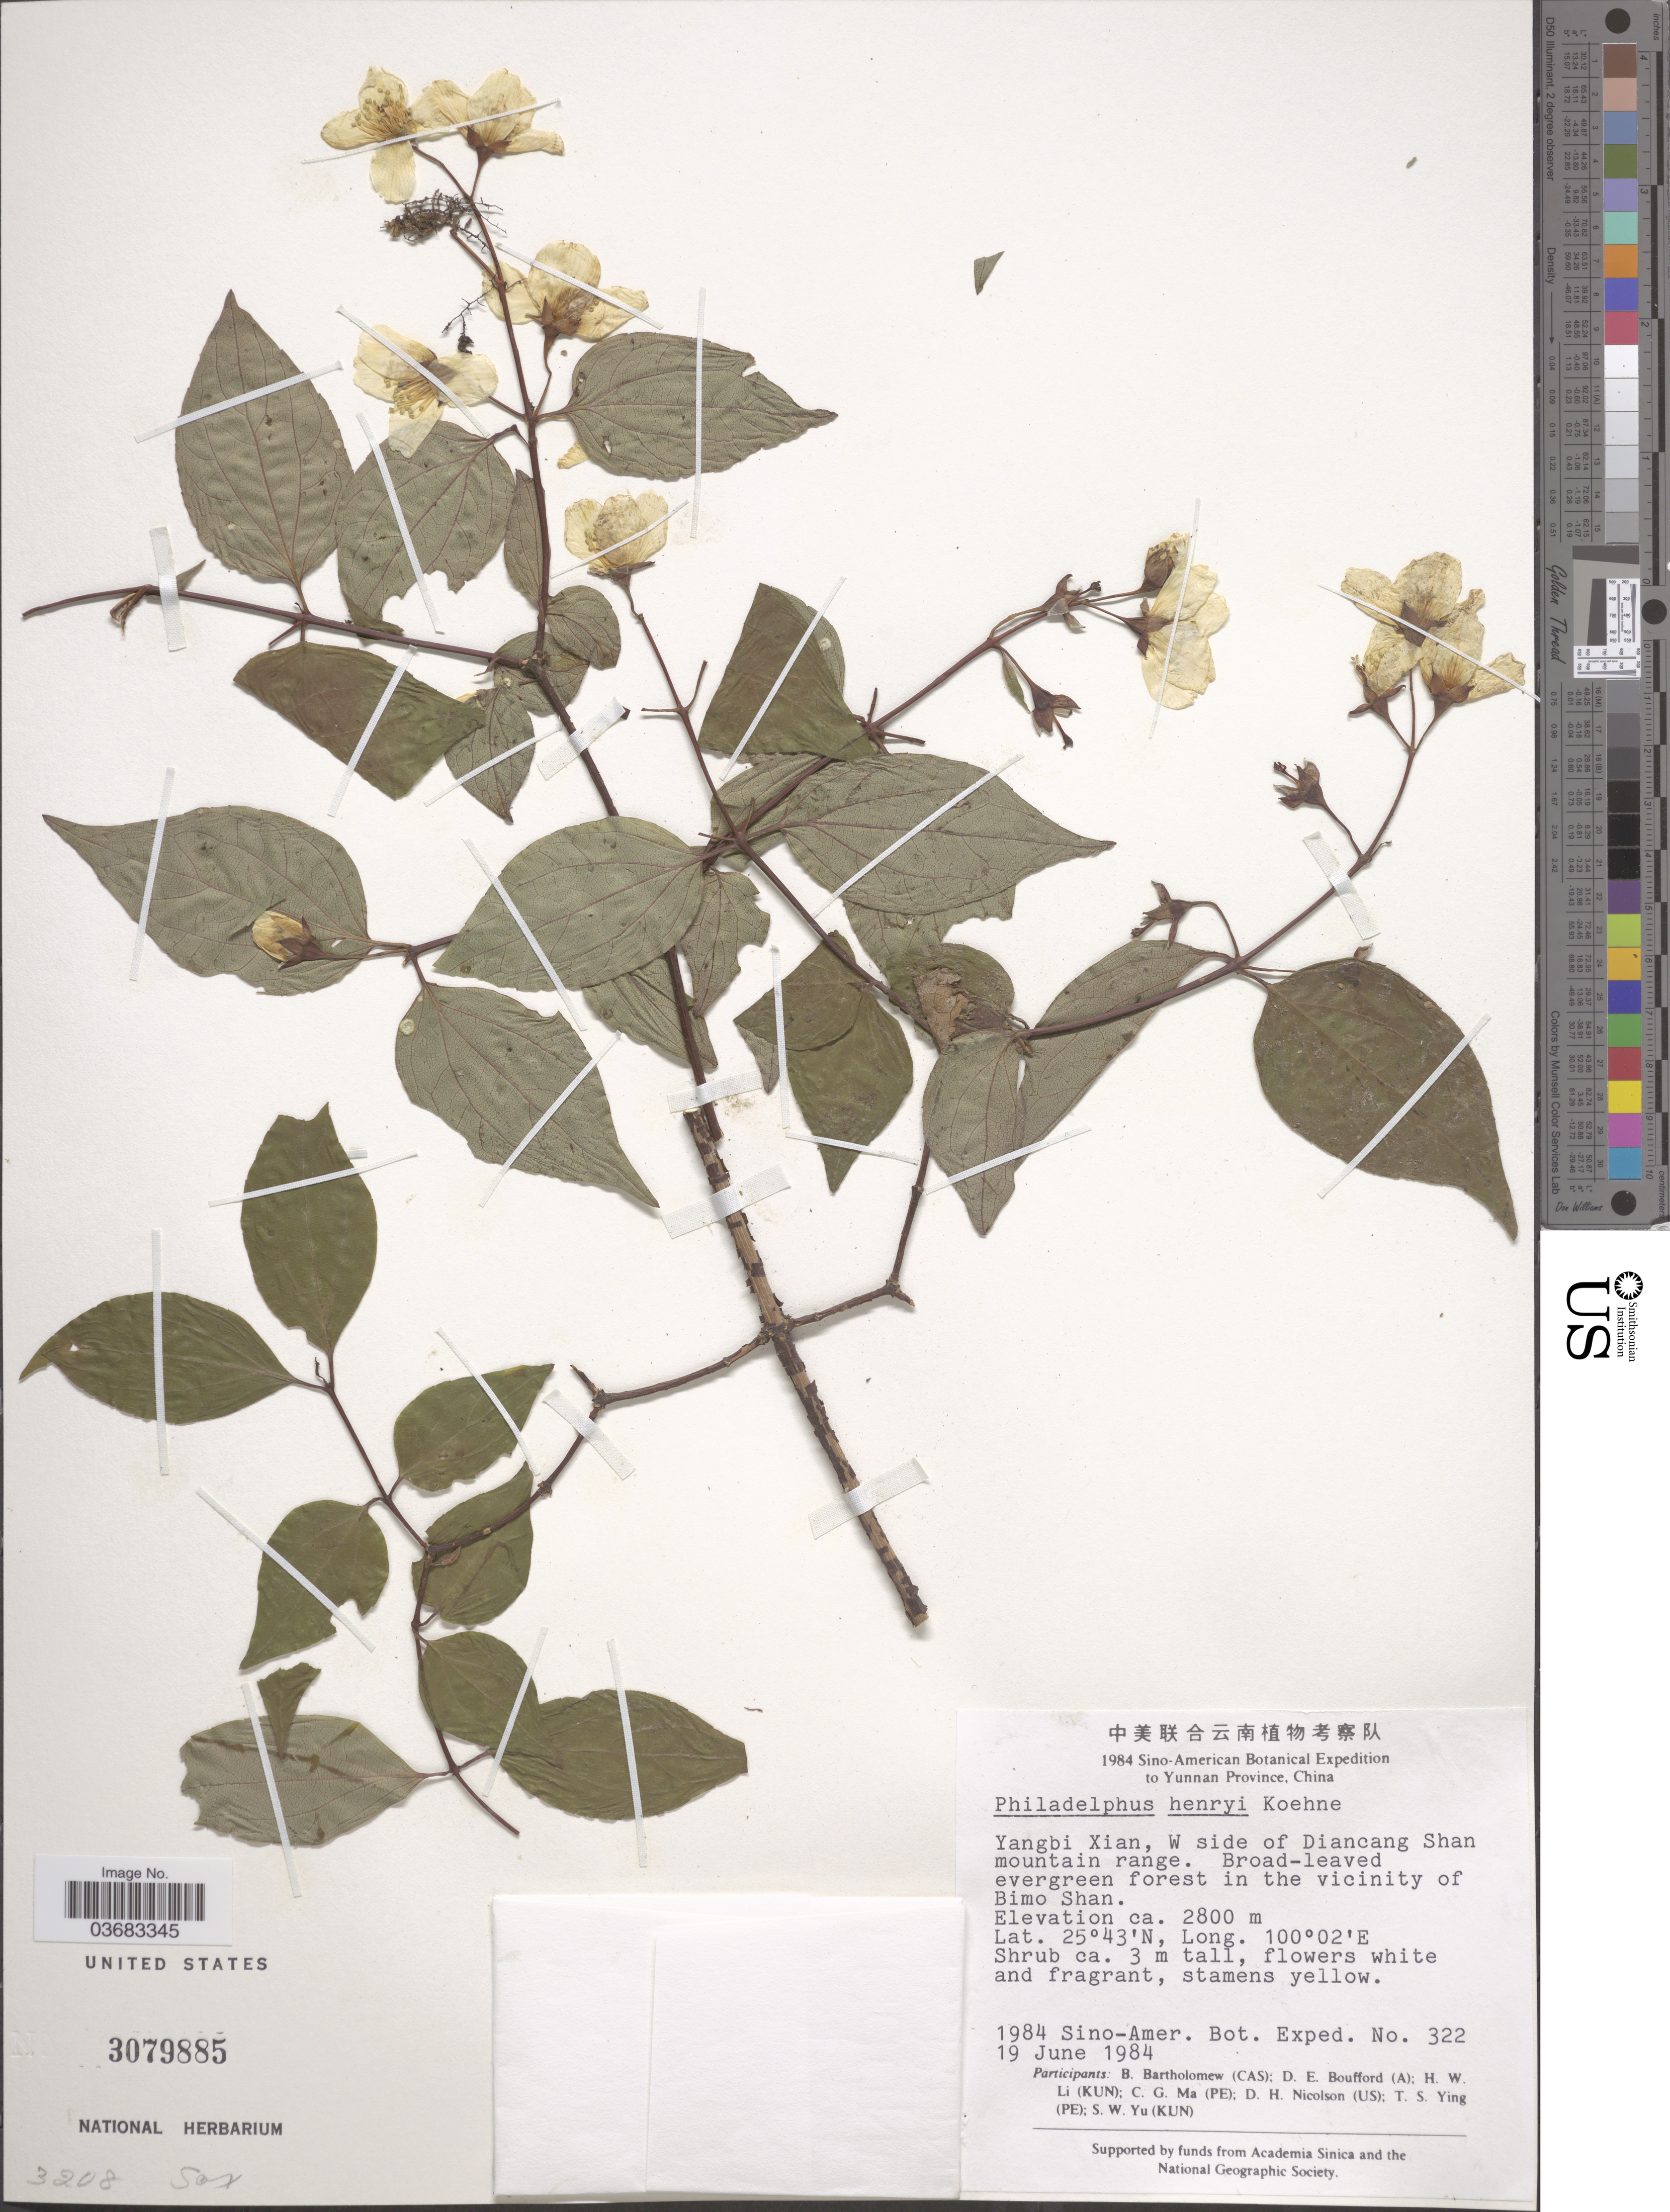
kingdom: Plantae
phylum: Tracheophyta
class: Magnoliopsida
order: Cornales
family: Hydrangeaceae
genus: Philadelphus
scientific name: Philadelphus henryi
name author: Koehne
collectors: Sino-Amer. Bot. Exped. 1984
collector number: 322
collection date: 1984-07-19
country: China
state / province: Yunnan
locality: Yangbi Xian, W side of Diancang Shan mountain range. Broad-leaved evergreen forest in the vicinity of Bimo Shan.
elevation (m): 2800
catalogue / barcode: US 3079885